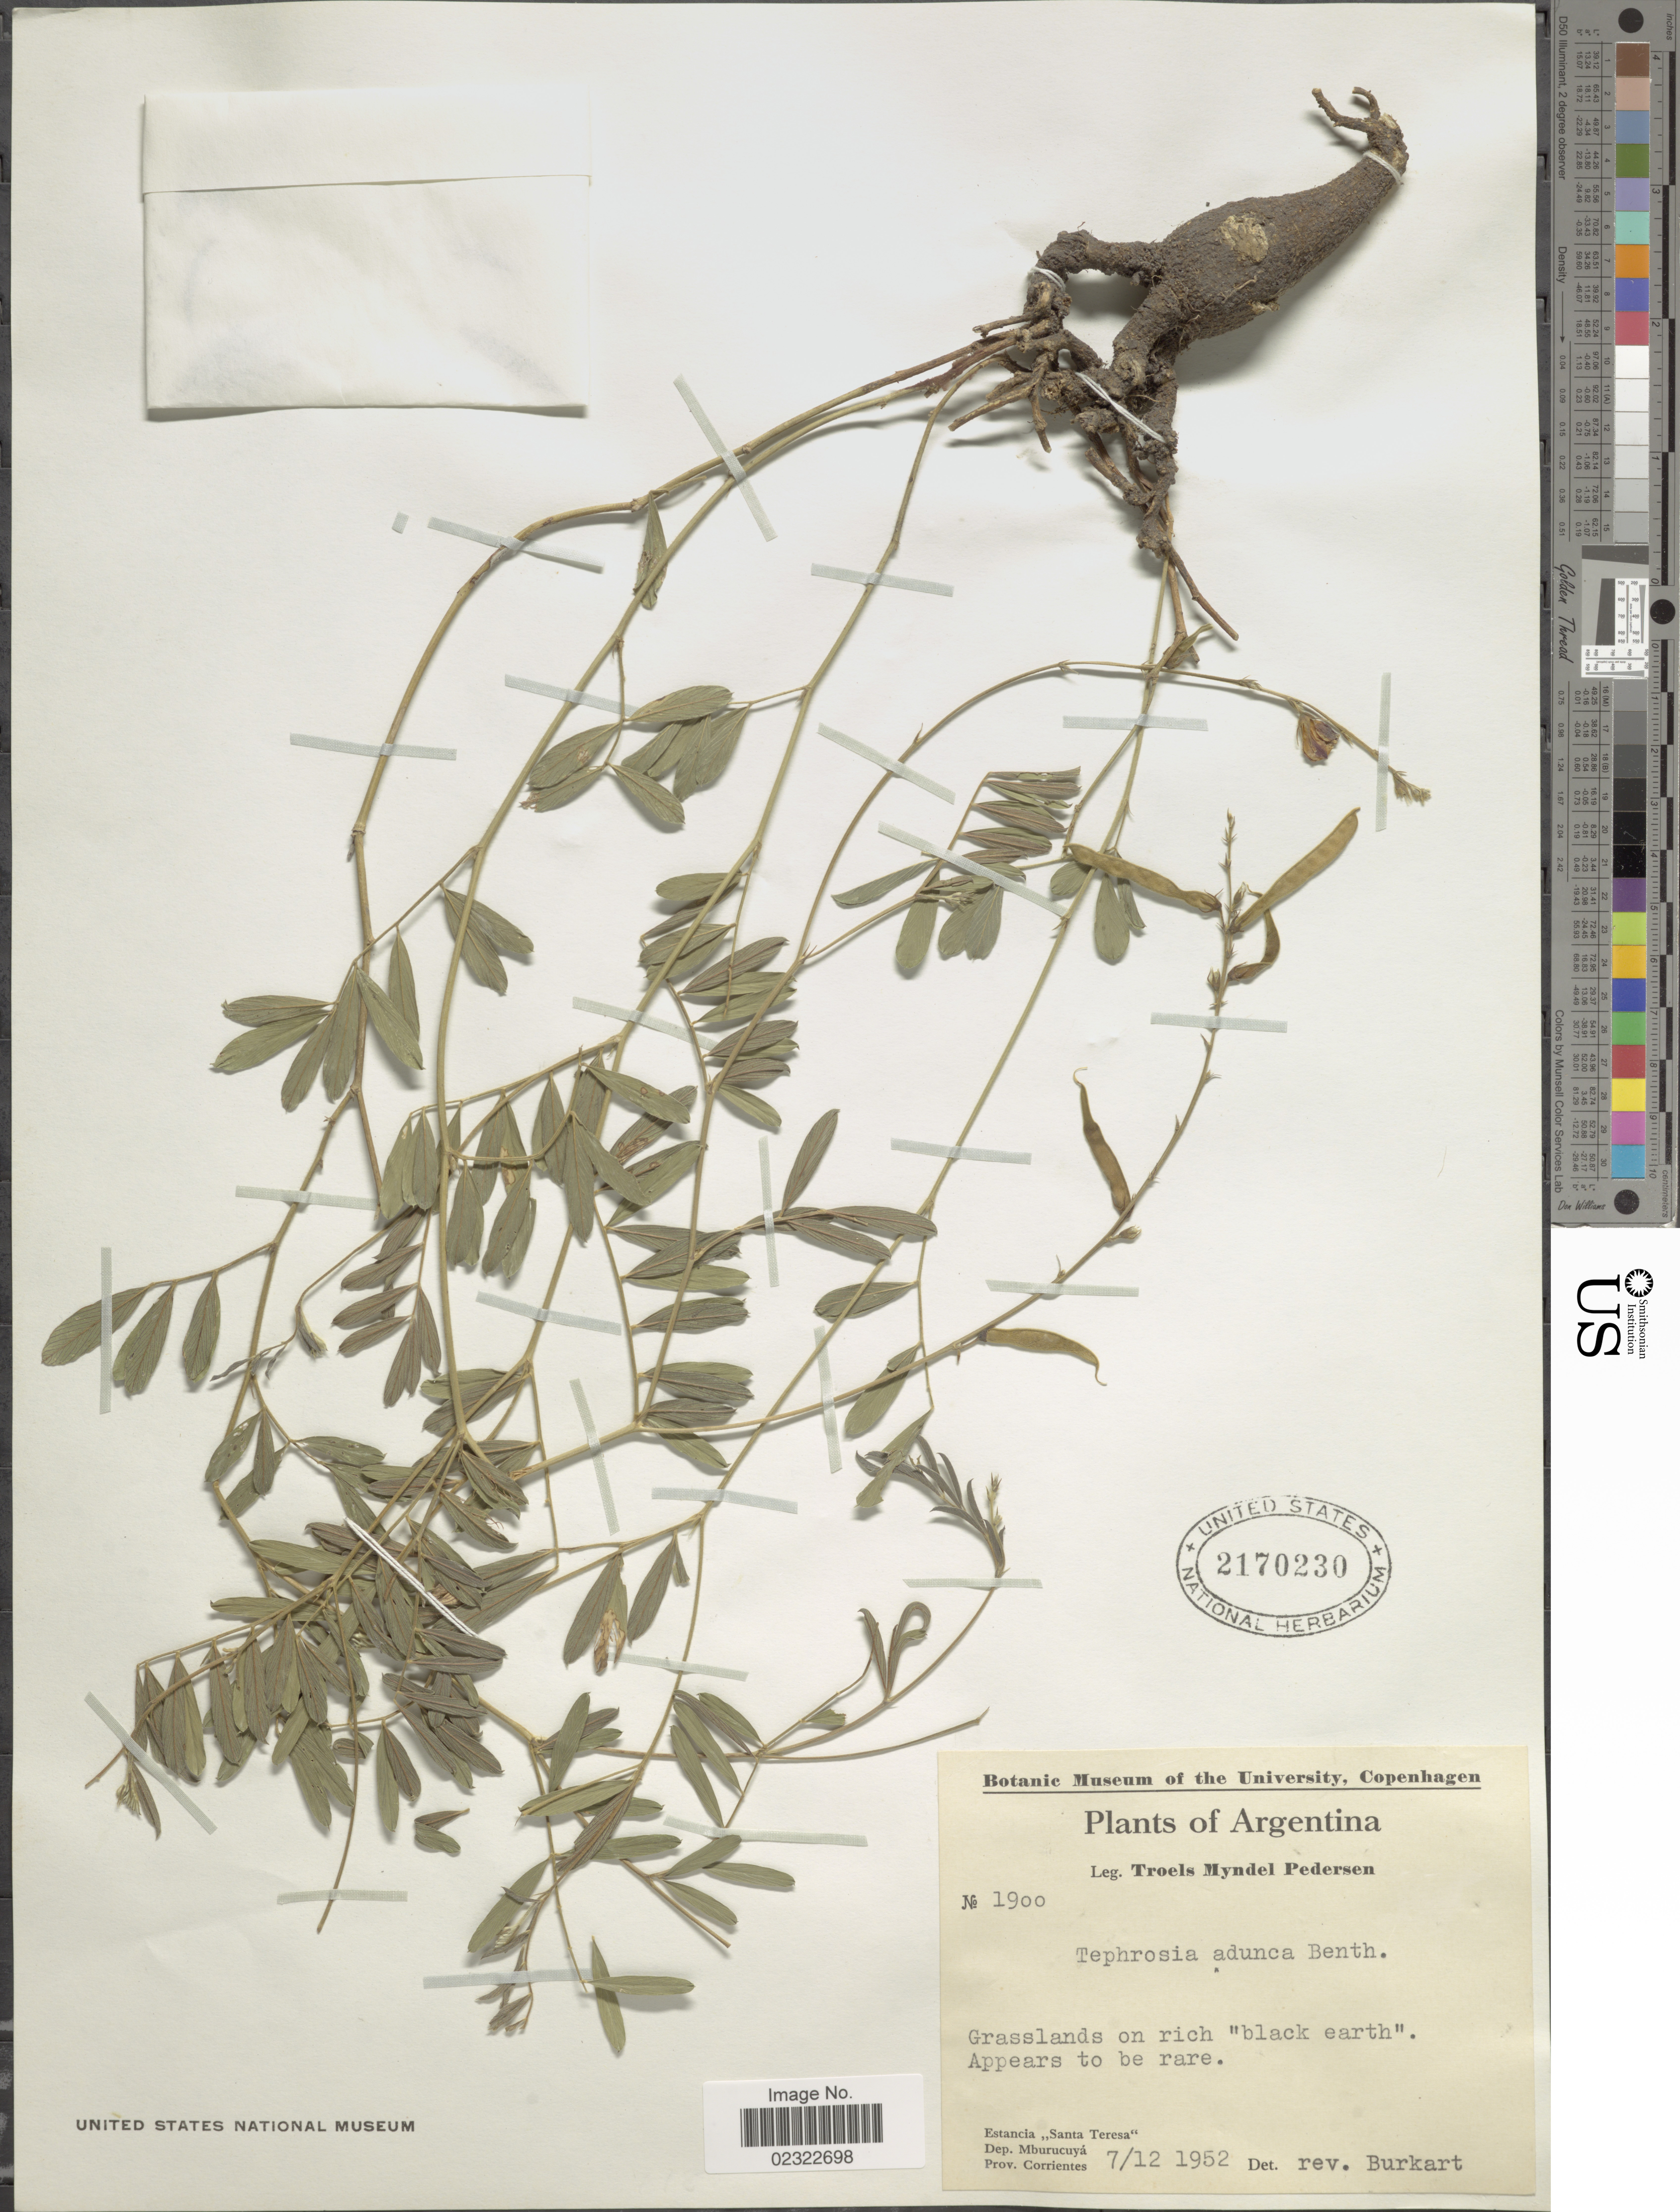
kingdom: Plantae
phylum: Tracheophyta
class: Magnoliopsida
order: Fabales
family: Fabaceae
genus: Tephrosia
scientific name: Tephrosia adunca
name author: Benth.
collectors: T. Pederson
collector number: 1900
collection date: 1952-12-07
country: Argentina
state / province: Corrientes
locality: Estancia Santa Teresa. Dep. Mburucuya.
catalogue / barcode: US 2170230